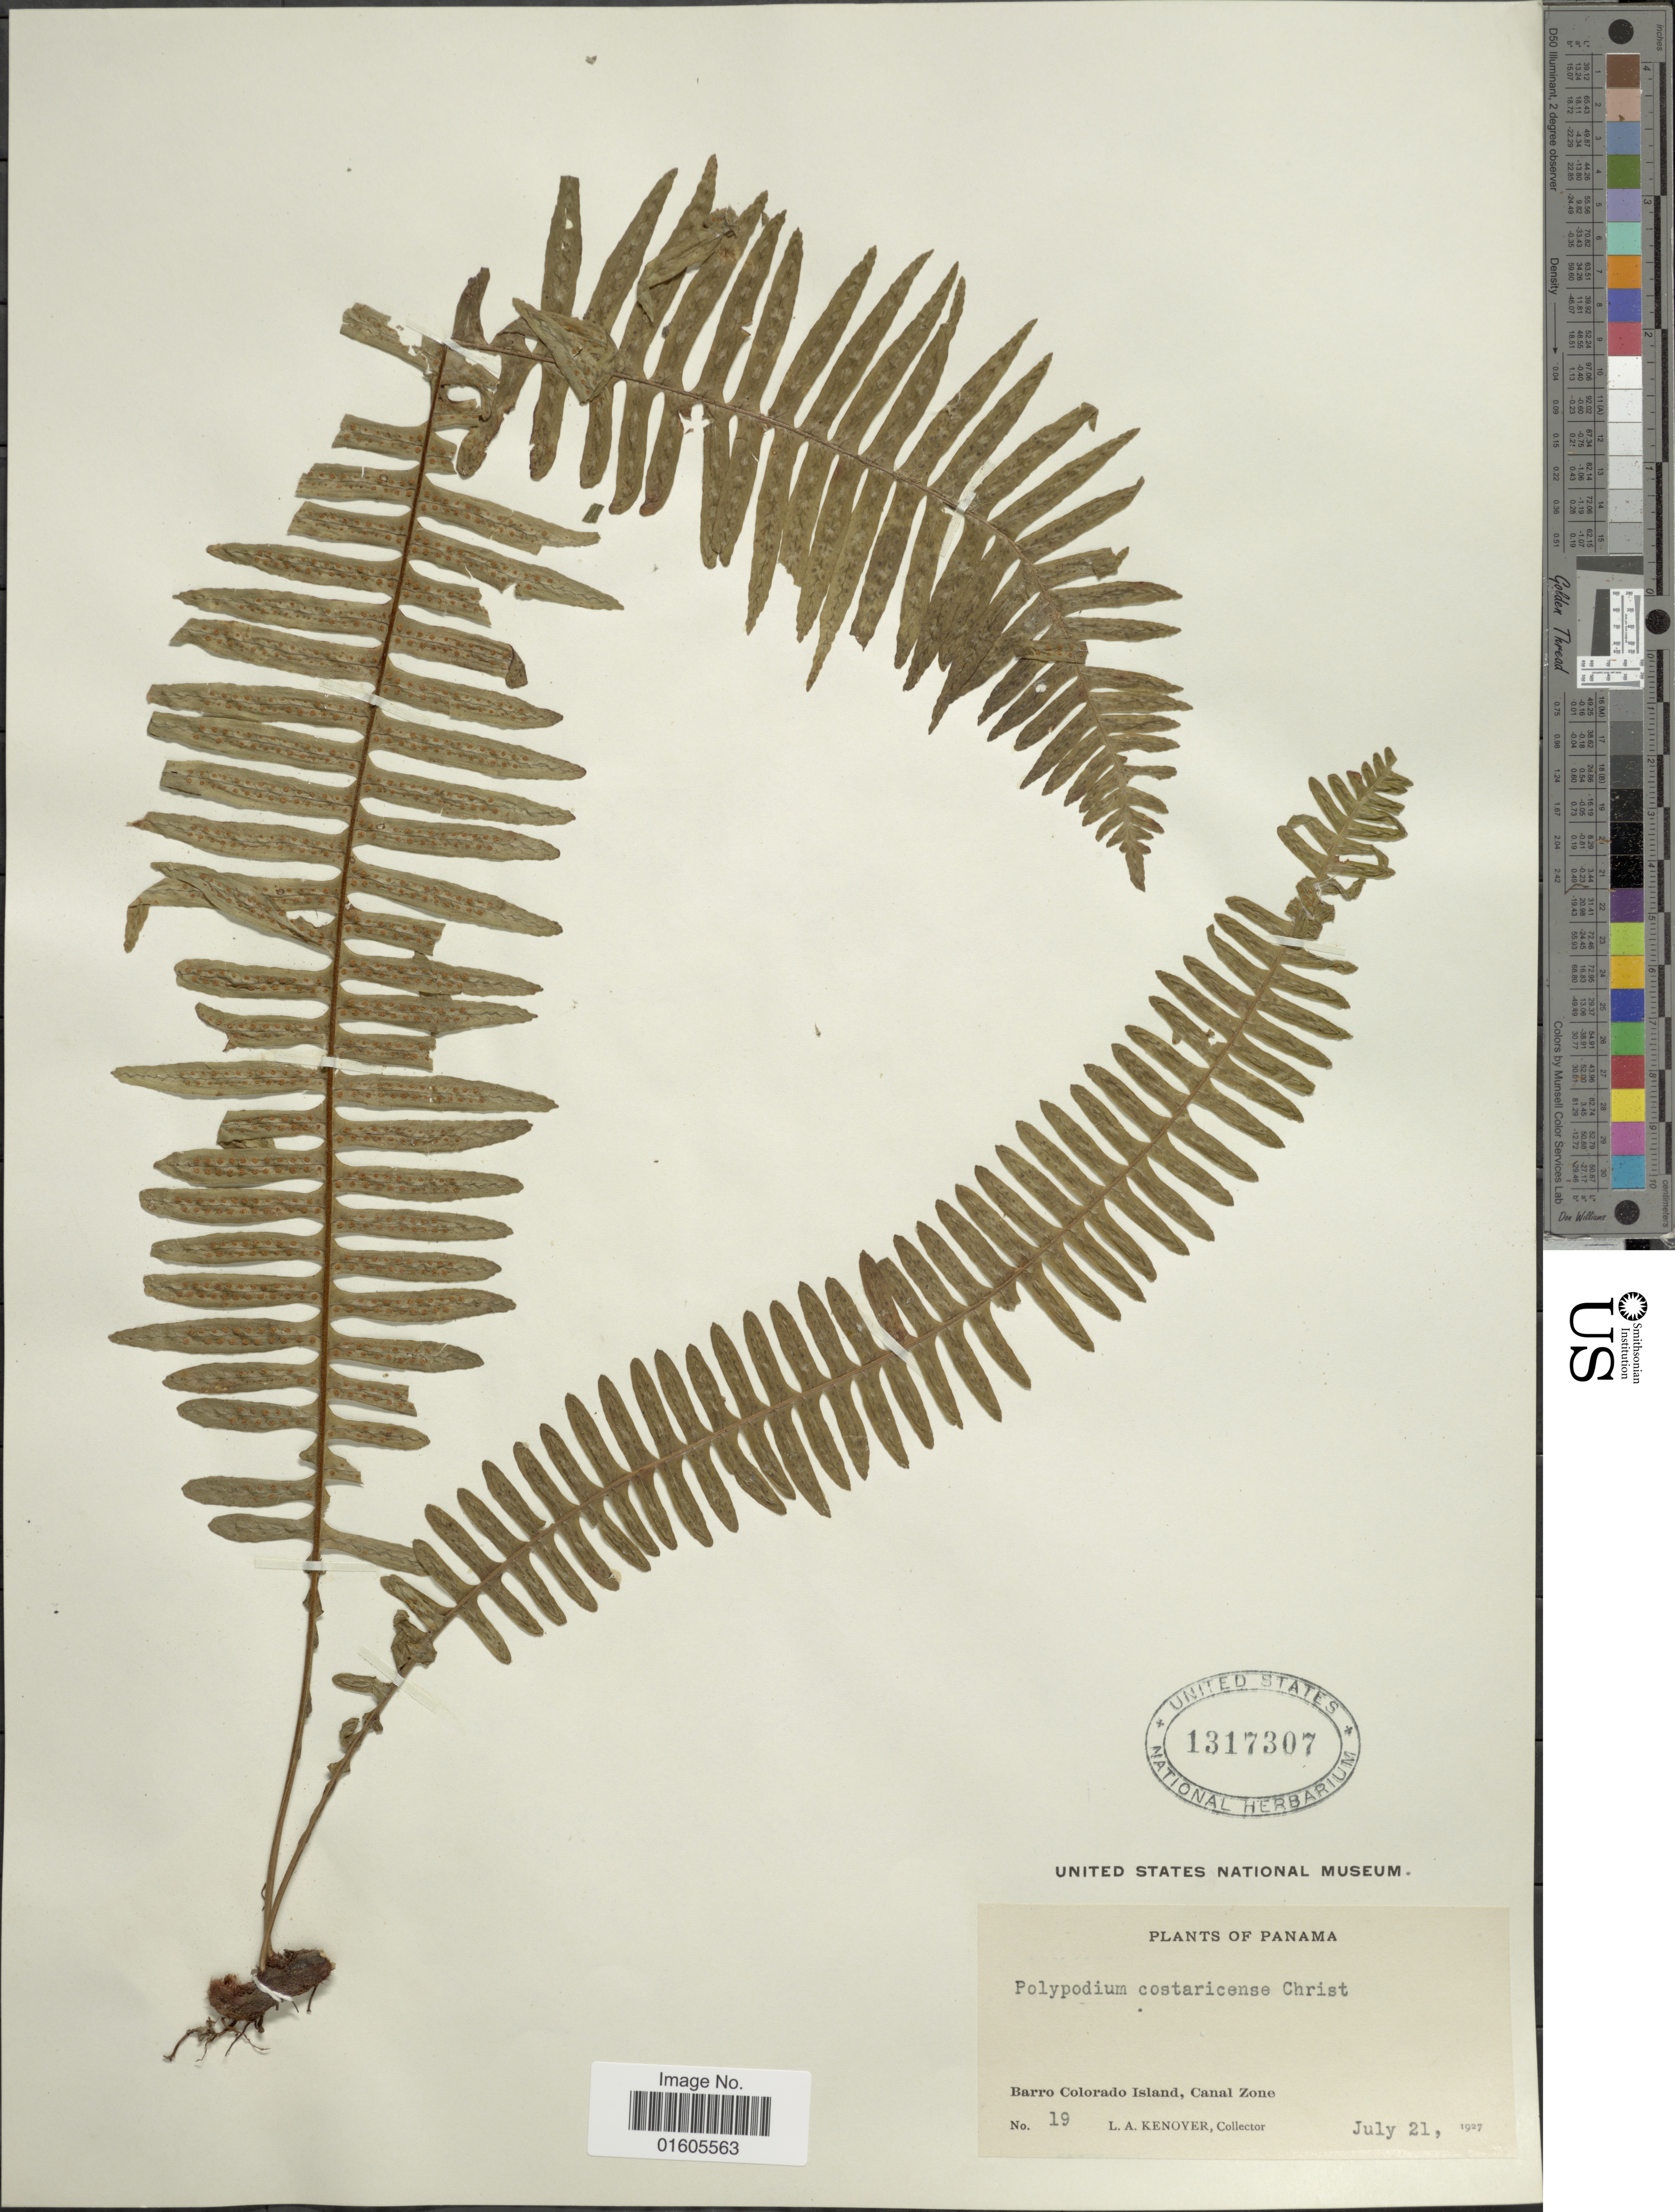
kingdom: Plantae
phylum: Tracheophyta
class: Polypodiopsida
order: Polypodiales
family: Polypodiaceae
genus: Serpocaulon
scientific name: Serpocaulon wagneri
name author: (Mett.) A.R. Sm.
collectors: L. A. Kenoyer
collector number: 19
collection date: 1927-07-21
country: Panama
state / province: Panamá Oeste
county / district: Canal Zone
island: Barro Colorado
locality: Barro Colorado Island, Canal Zone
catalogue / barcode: US 1317307